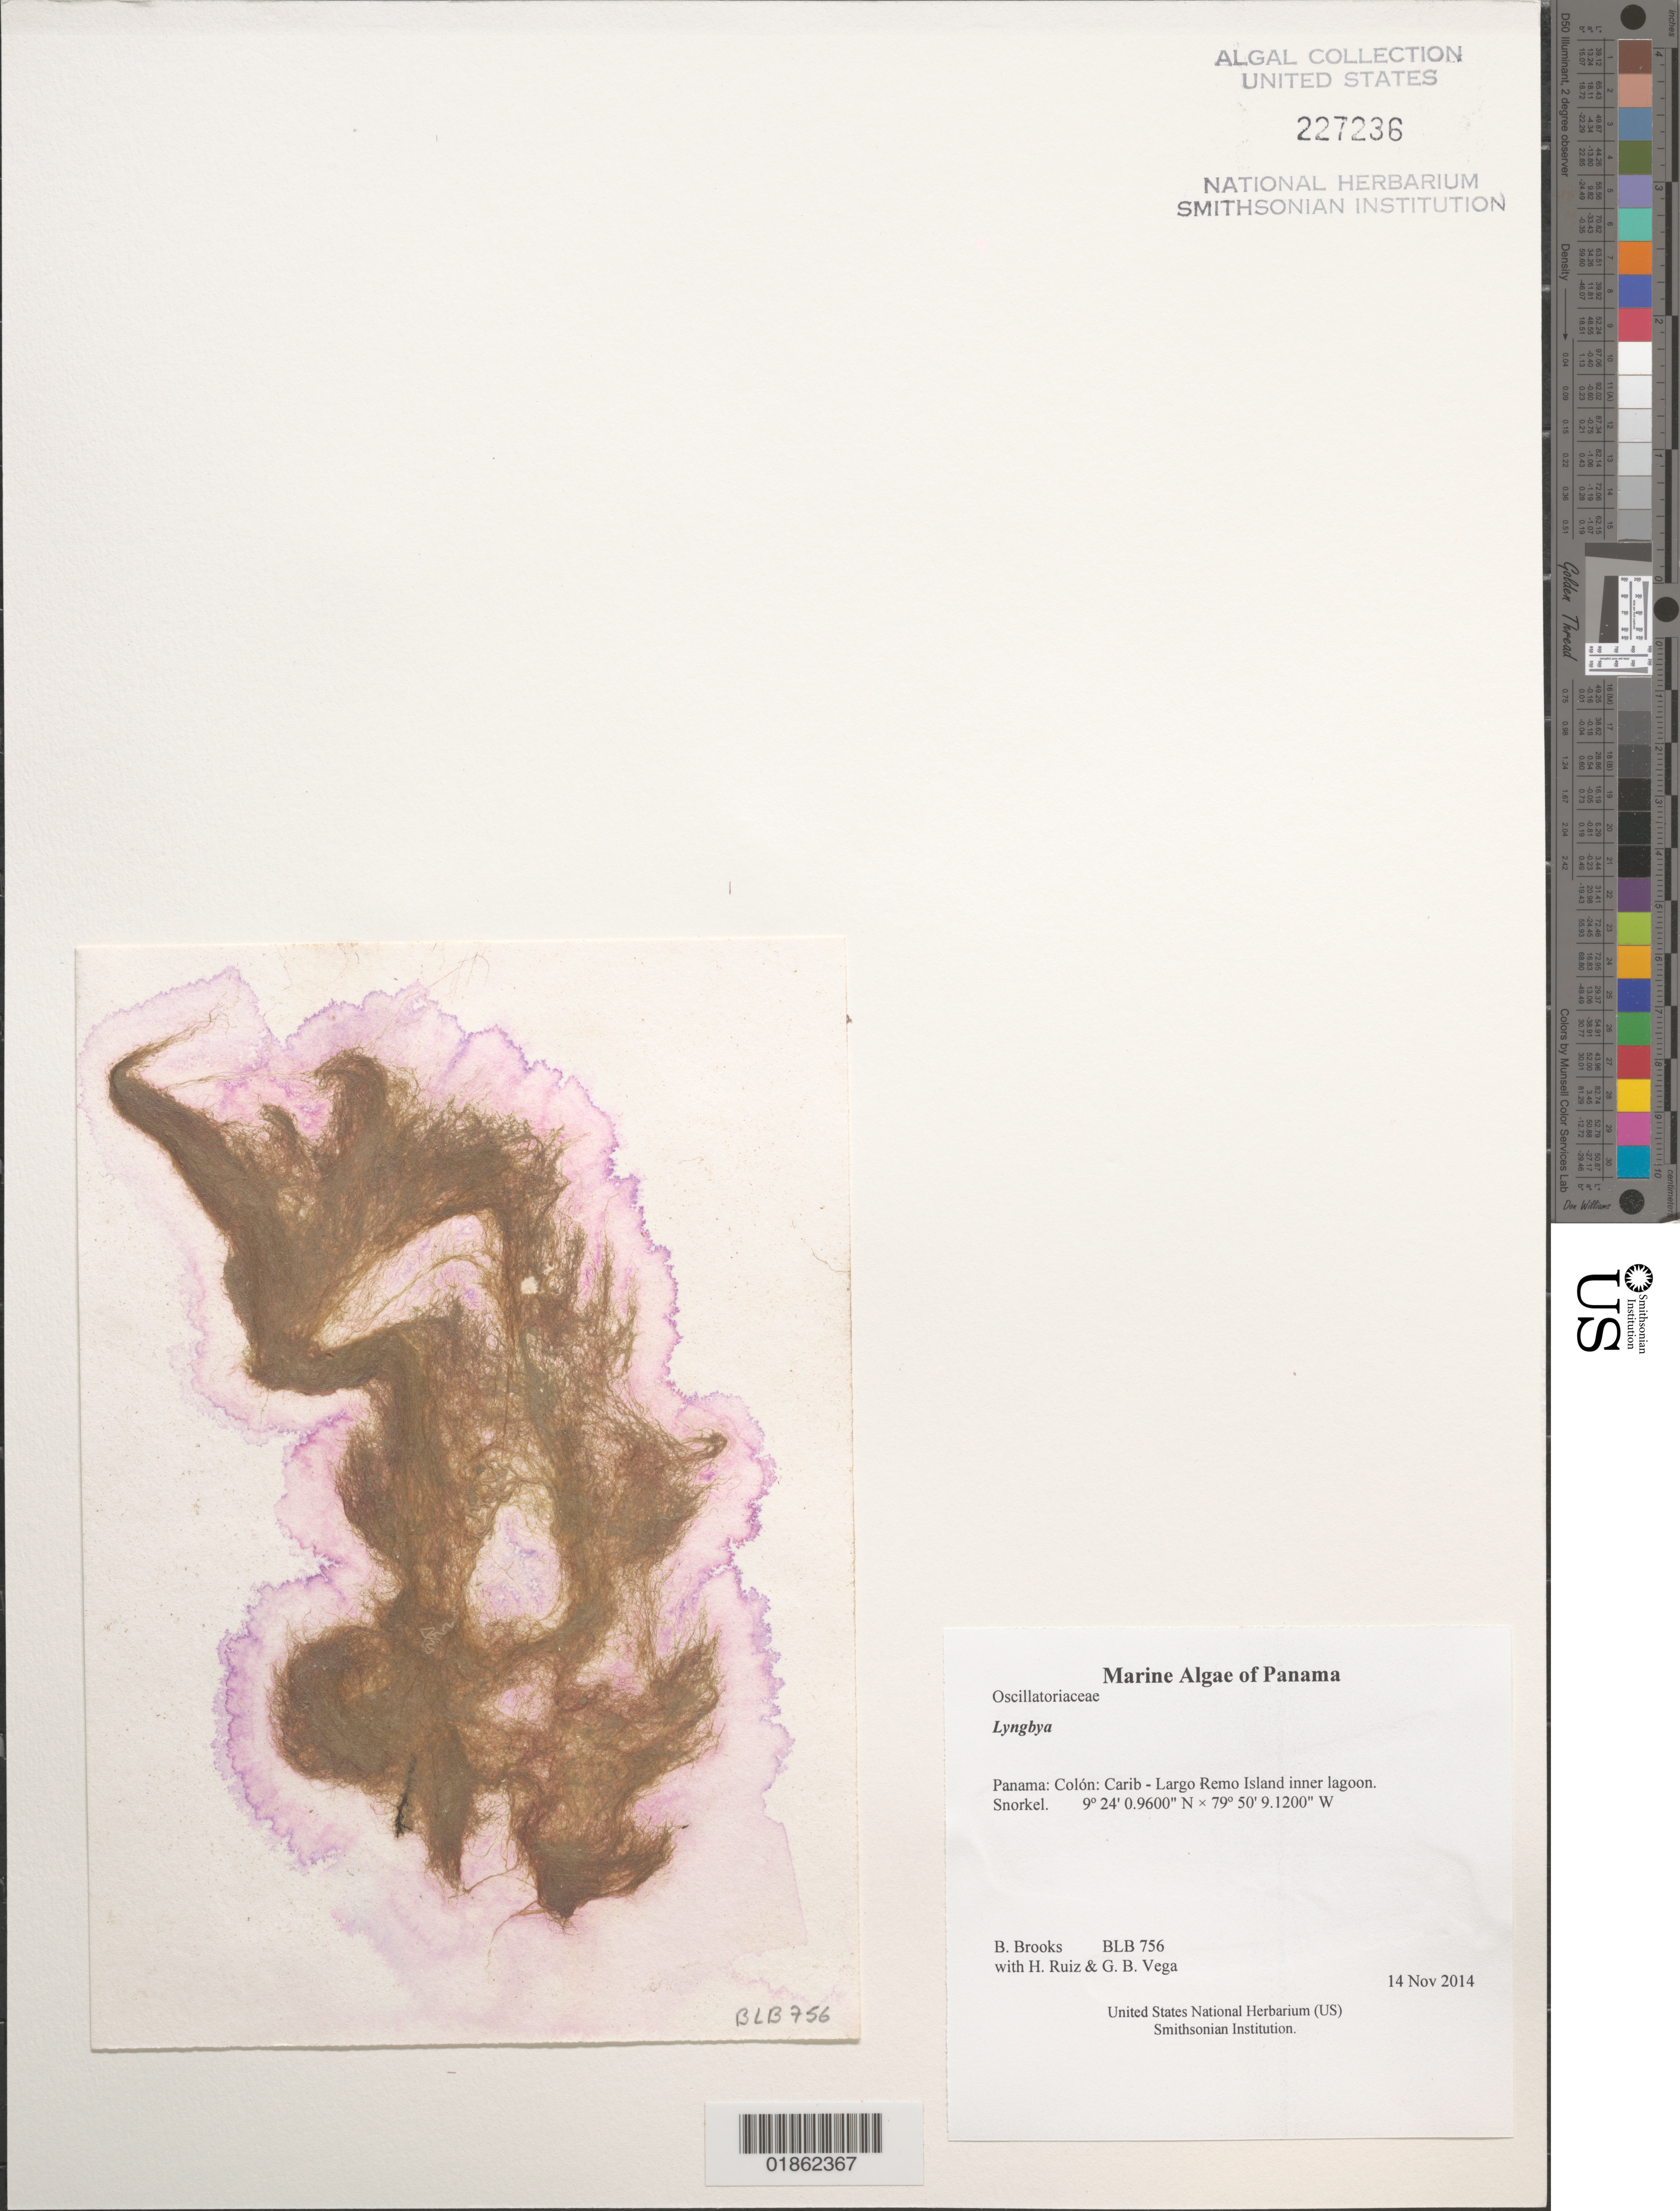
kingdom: Bacteria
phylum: Cyanobacteria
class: Cyanobacteriia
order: Cyanobacteriales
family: Microcoleaceae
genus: Lyngbya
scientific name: Lyngbya sp.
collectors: B. Brooks, H. Ruiz & G. B. Vega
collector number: BLB 756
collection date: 2014-11-14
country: Panama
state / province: Colón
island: Largo Remo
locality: Carib - Largo Remo Island inner lagoon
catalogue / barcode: US 227236